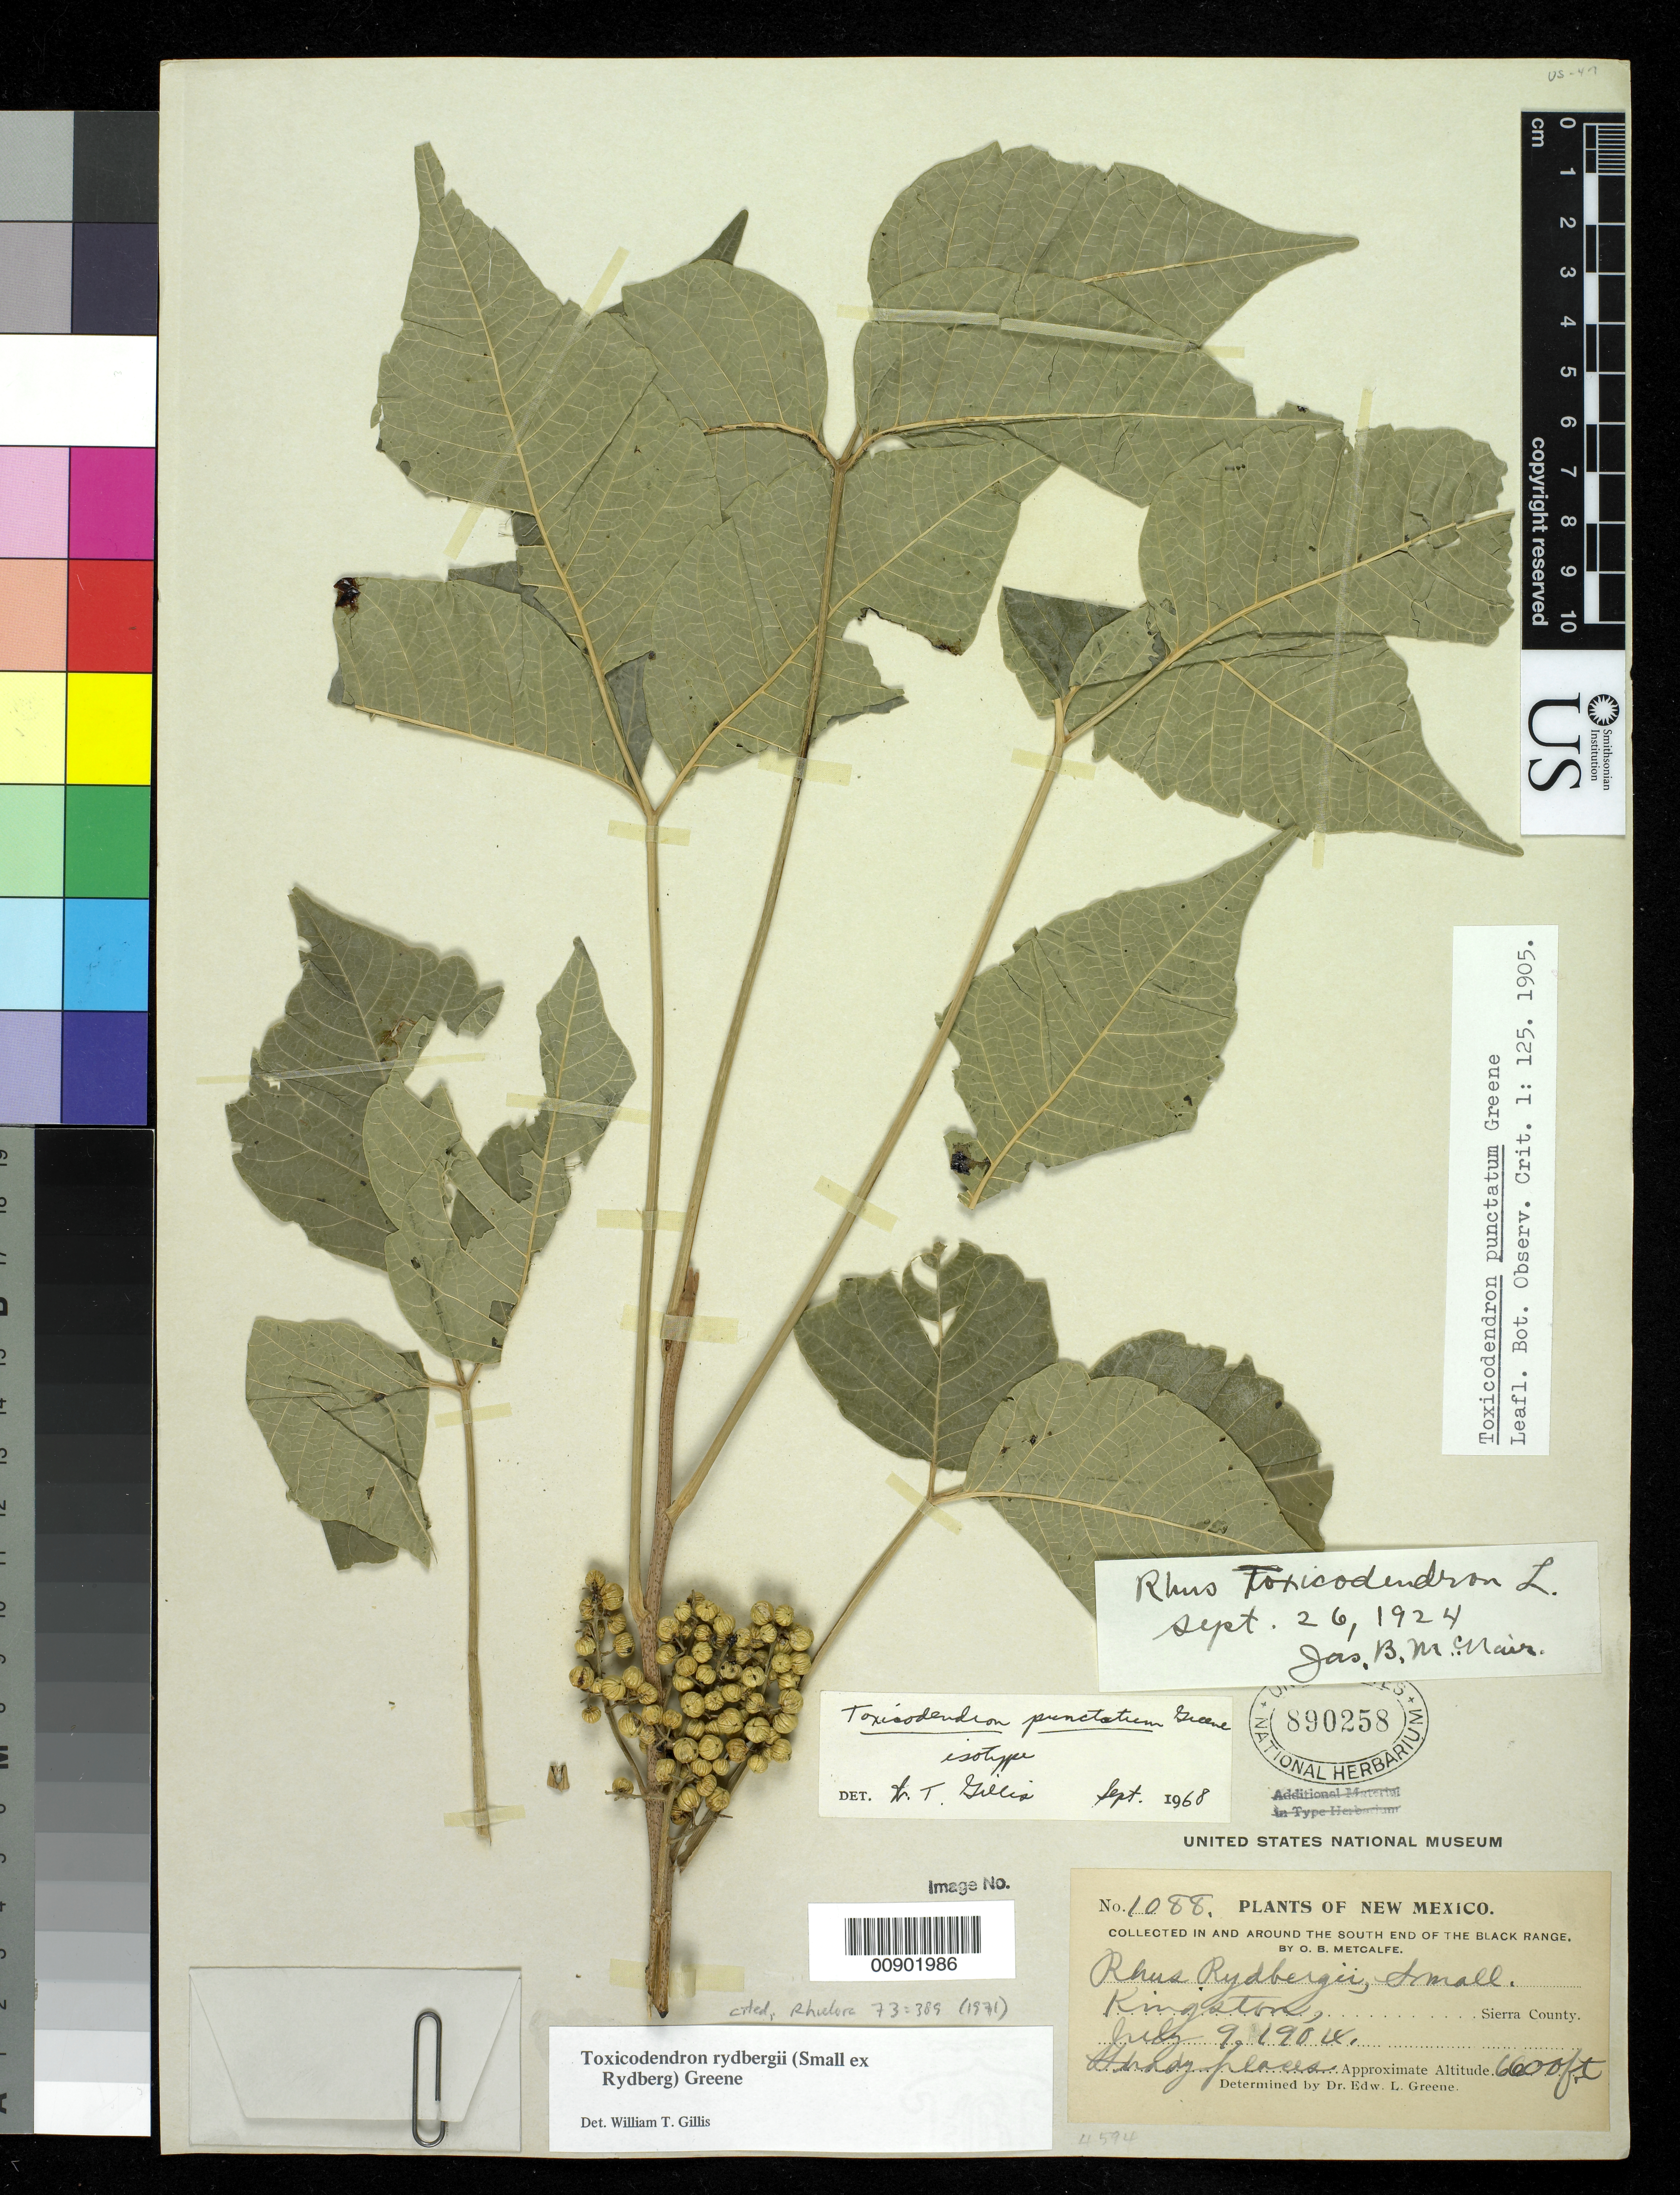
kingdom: Plantae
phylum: Tracheophyta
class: Magnoliopsida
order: Sapindales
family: Anacardiaceae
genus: Toxicodendron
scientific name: Toxicodendron punctatum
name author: Greene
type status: Isotype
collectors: O. B. Metcalfe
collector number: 1088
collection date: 1904-07-09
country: United States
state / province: New Mexico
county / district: Sierra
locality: Kingston.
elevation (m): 2012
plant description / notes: Cited by Gillis, Rhodora 73: 389 (1971).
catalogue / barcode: US 890258